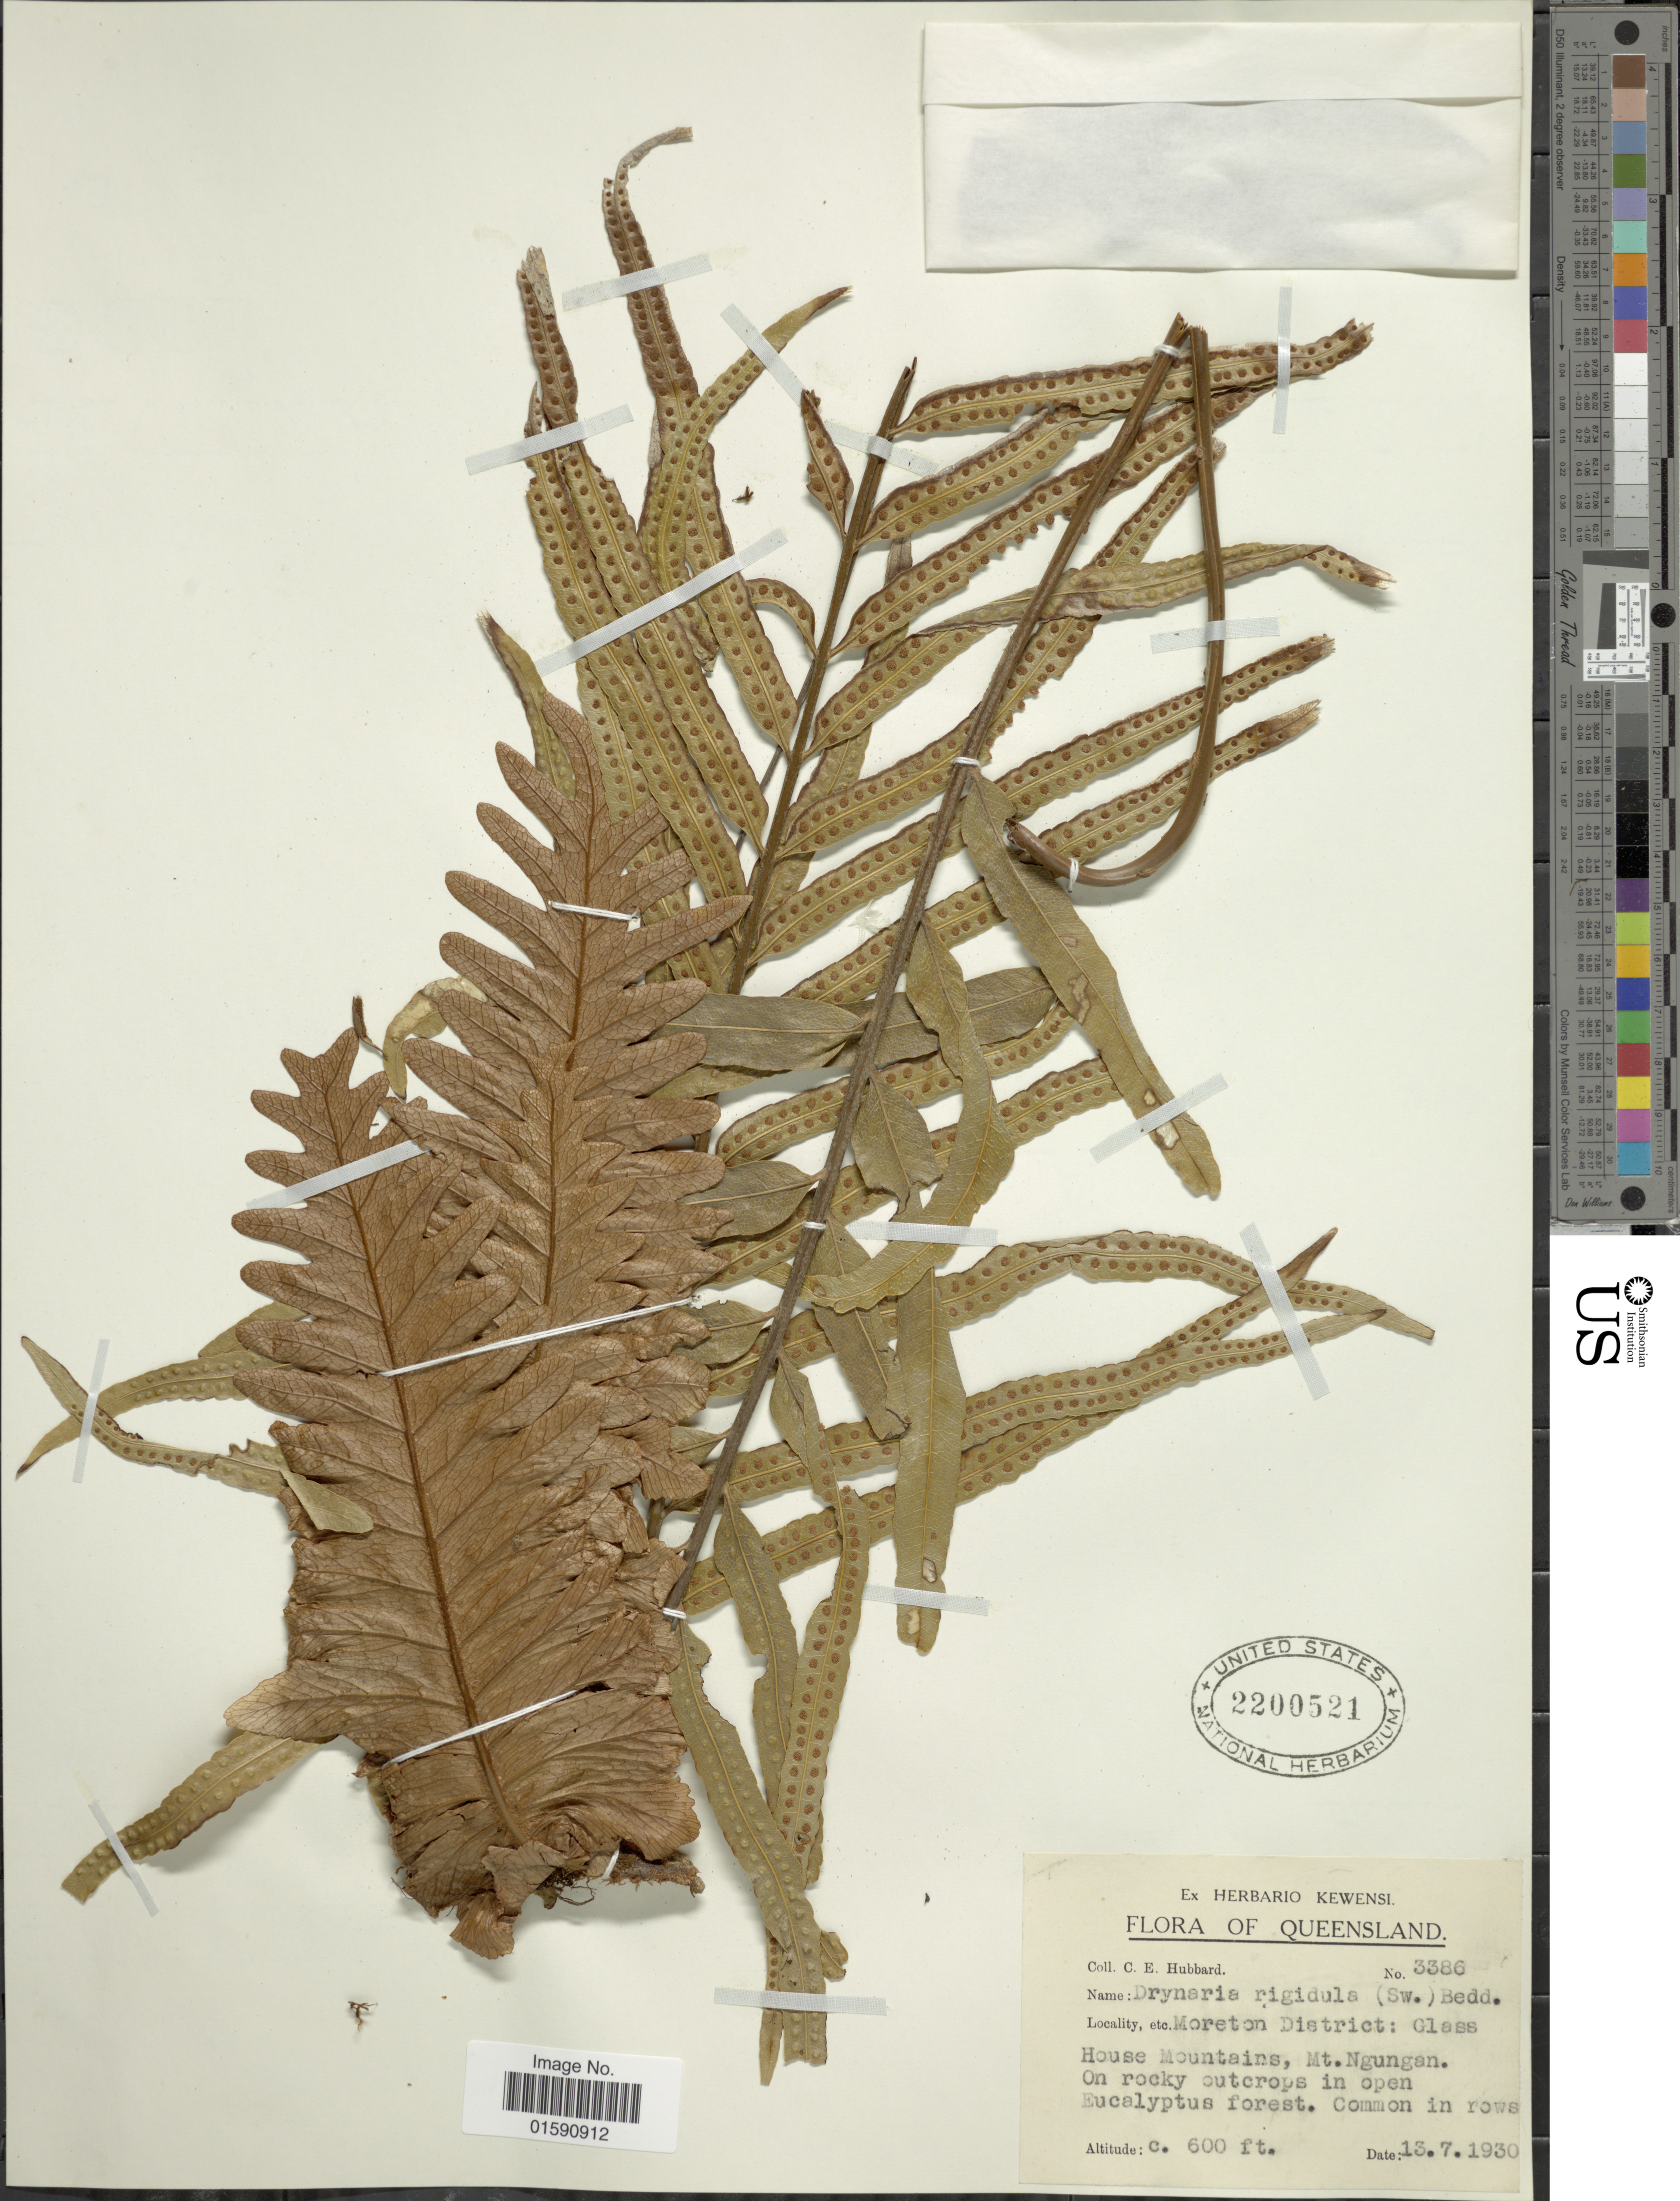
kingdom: Plantae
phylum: Tracheophyta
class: Polypodiopsida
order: Polypodiales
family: Polypodiaceae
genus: Drynaria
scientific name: Drynaria rigidula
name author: (Sw.) Bedd.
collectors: C. E. Hubbard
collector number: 3386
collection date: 1930-07-13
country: Australia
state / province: Queensland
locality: Moreton District: Glass HOuse Mountain, Mt. Ngungen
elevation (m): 183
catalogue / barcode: US 2200521